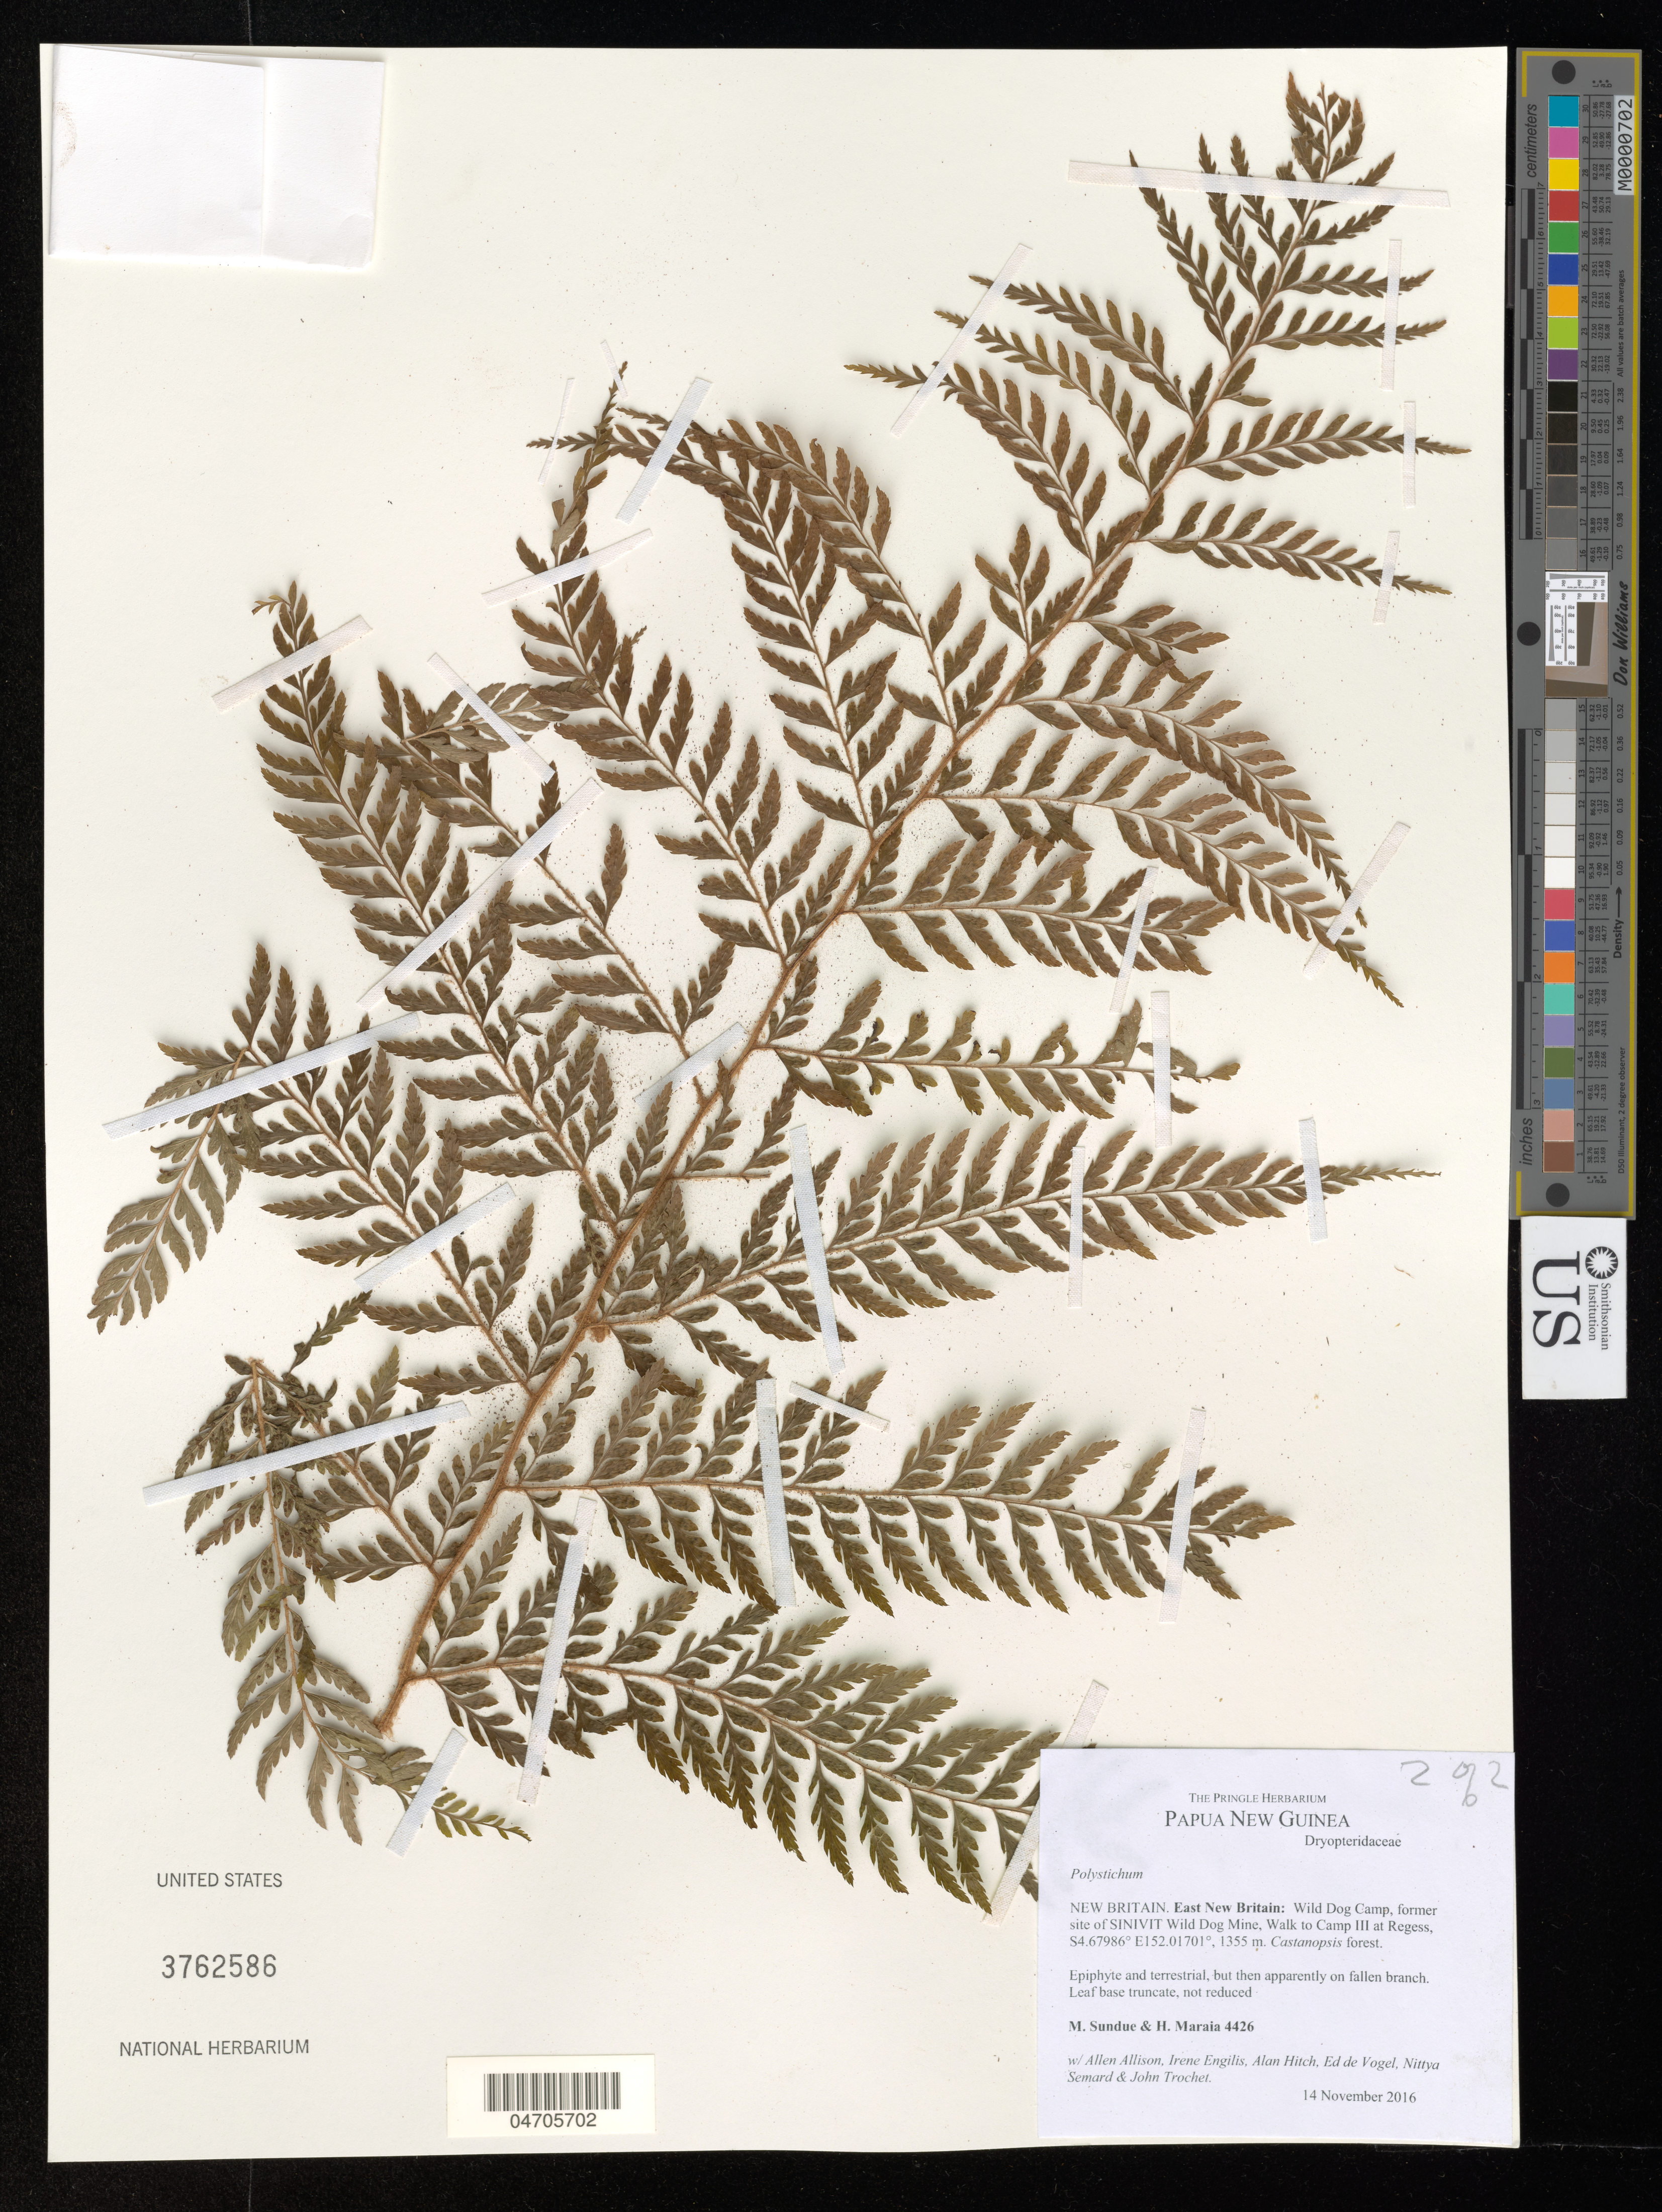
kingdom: Plantae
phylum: Tracheophyta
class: Polypodiopsida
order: Polypodiales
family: Dryopteridaceae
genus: Polystichum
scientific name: Polystichum sp.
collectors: M. Sundue, H. Maraia, A. Allison & A. Garcia Jimenez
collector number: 4426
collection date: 2016-11-14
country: Papua New Guinea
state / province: East New Britain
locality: New Britain. Wild Dog Camp, former site of SINIVIT Wild Dog Mine, Walk to Camp III at Regess.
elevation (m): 1355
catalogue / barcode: US 3762586